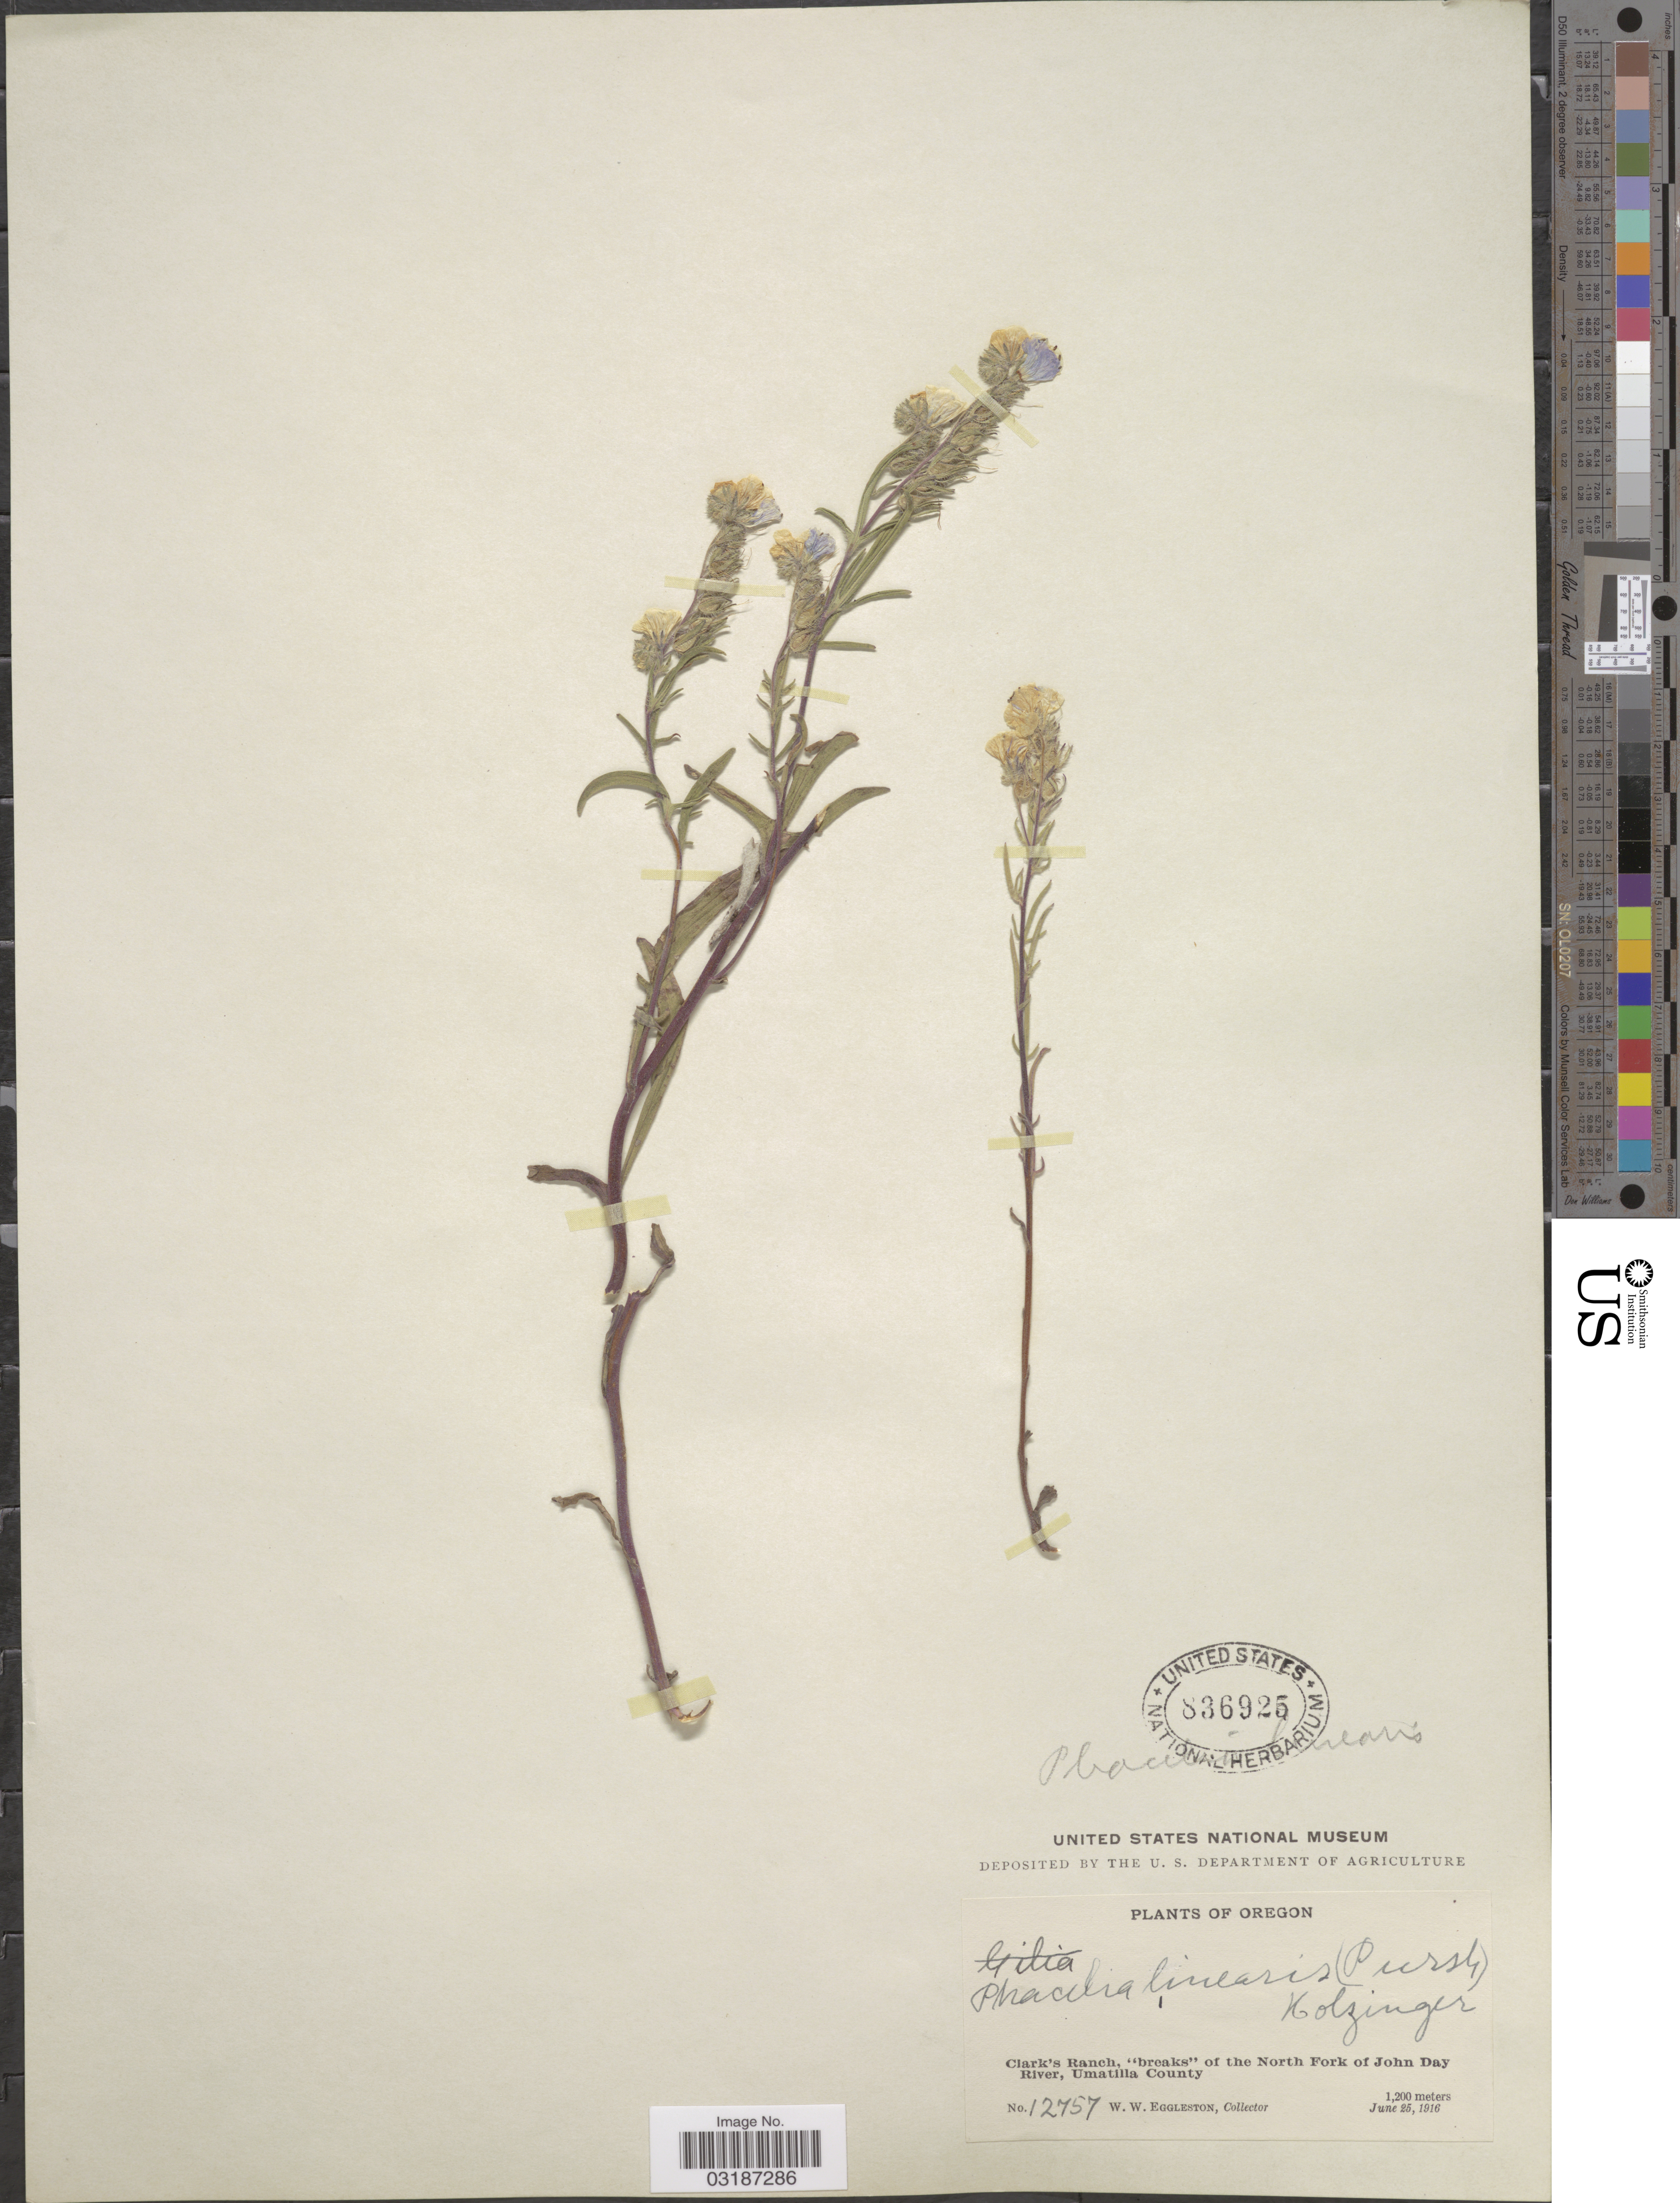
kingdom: Plantae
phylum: Tracheophyta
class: Magnoliopsida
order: Boraginales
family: Hydrophyllaceae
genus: Phacelia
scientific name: Phacelia linearis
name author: (Pursh) Holz.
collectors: W. W. Eggleston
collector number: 12757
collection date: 1916-06-25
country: United States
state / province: Oregon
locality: Clark's Ranch, "breaks" of the North Fork of John Day River, Umatilla County.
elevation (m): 1200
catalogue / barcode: US 836925